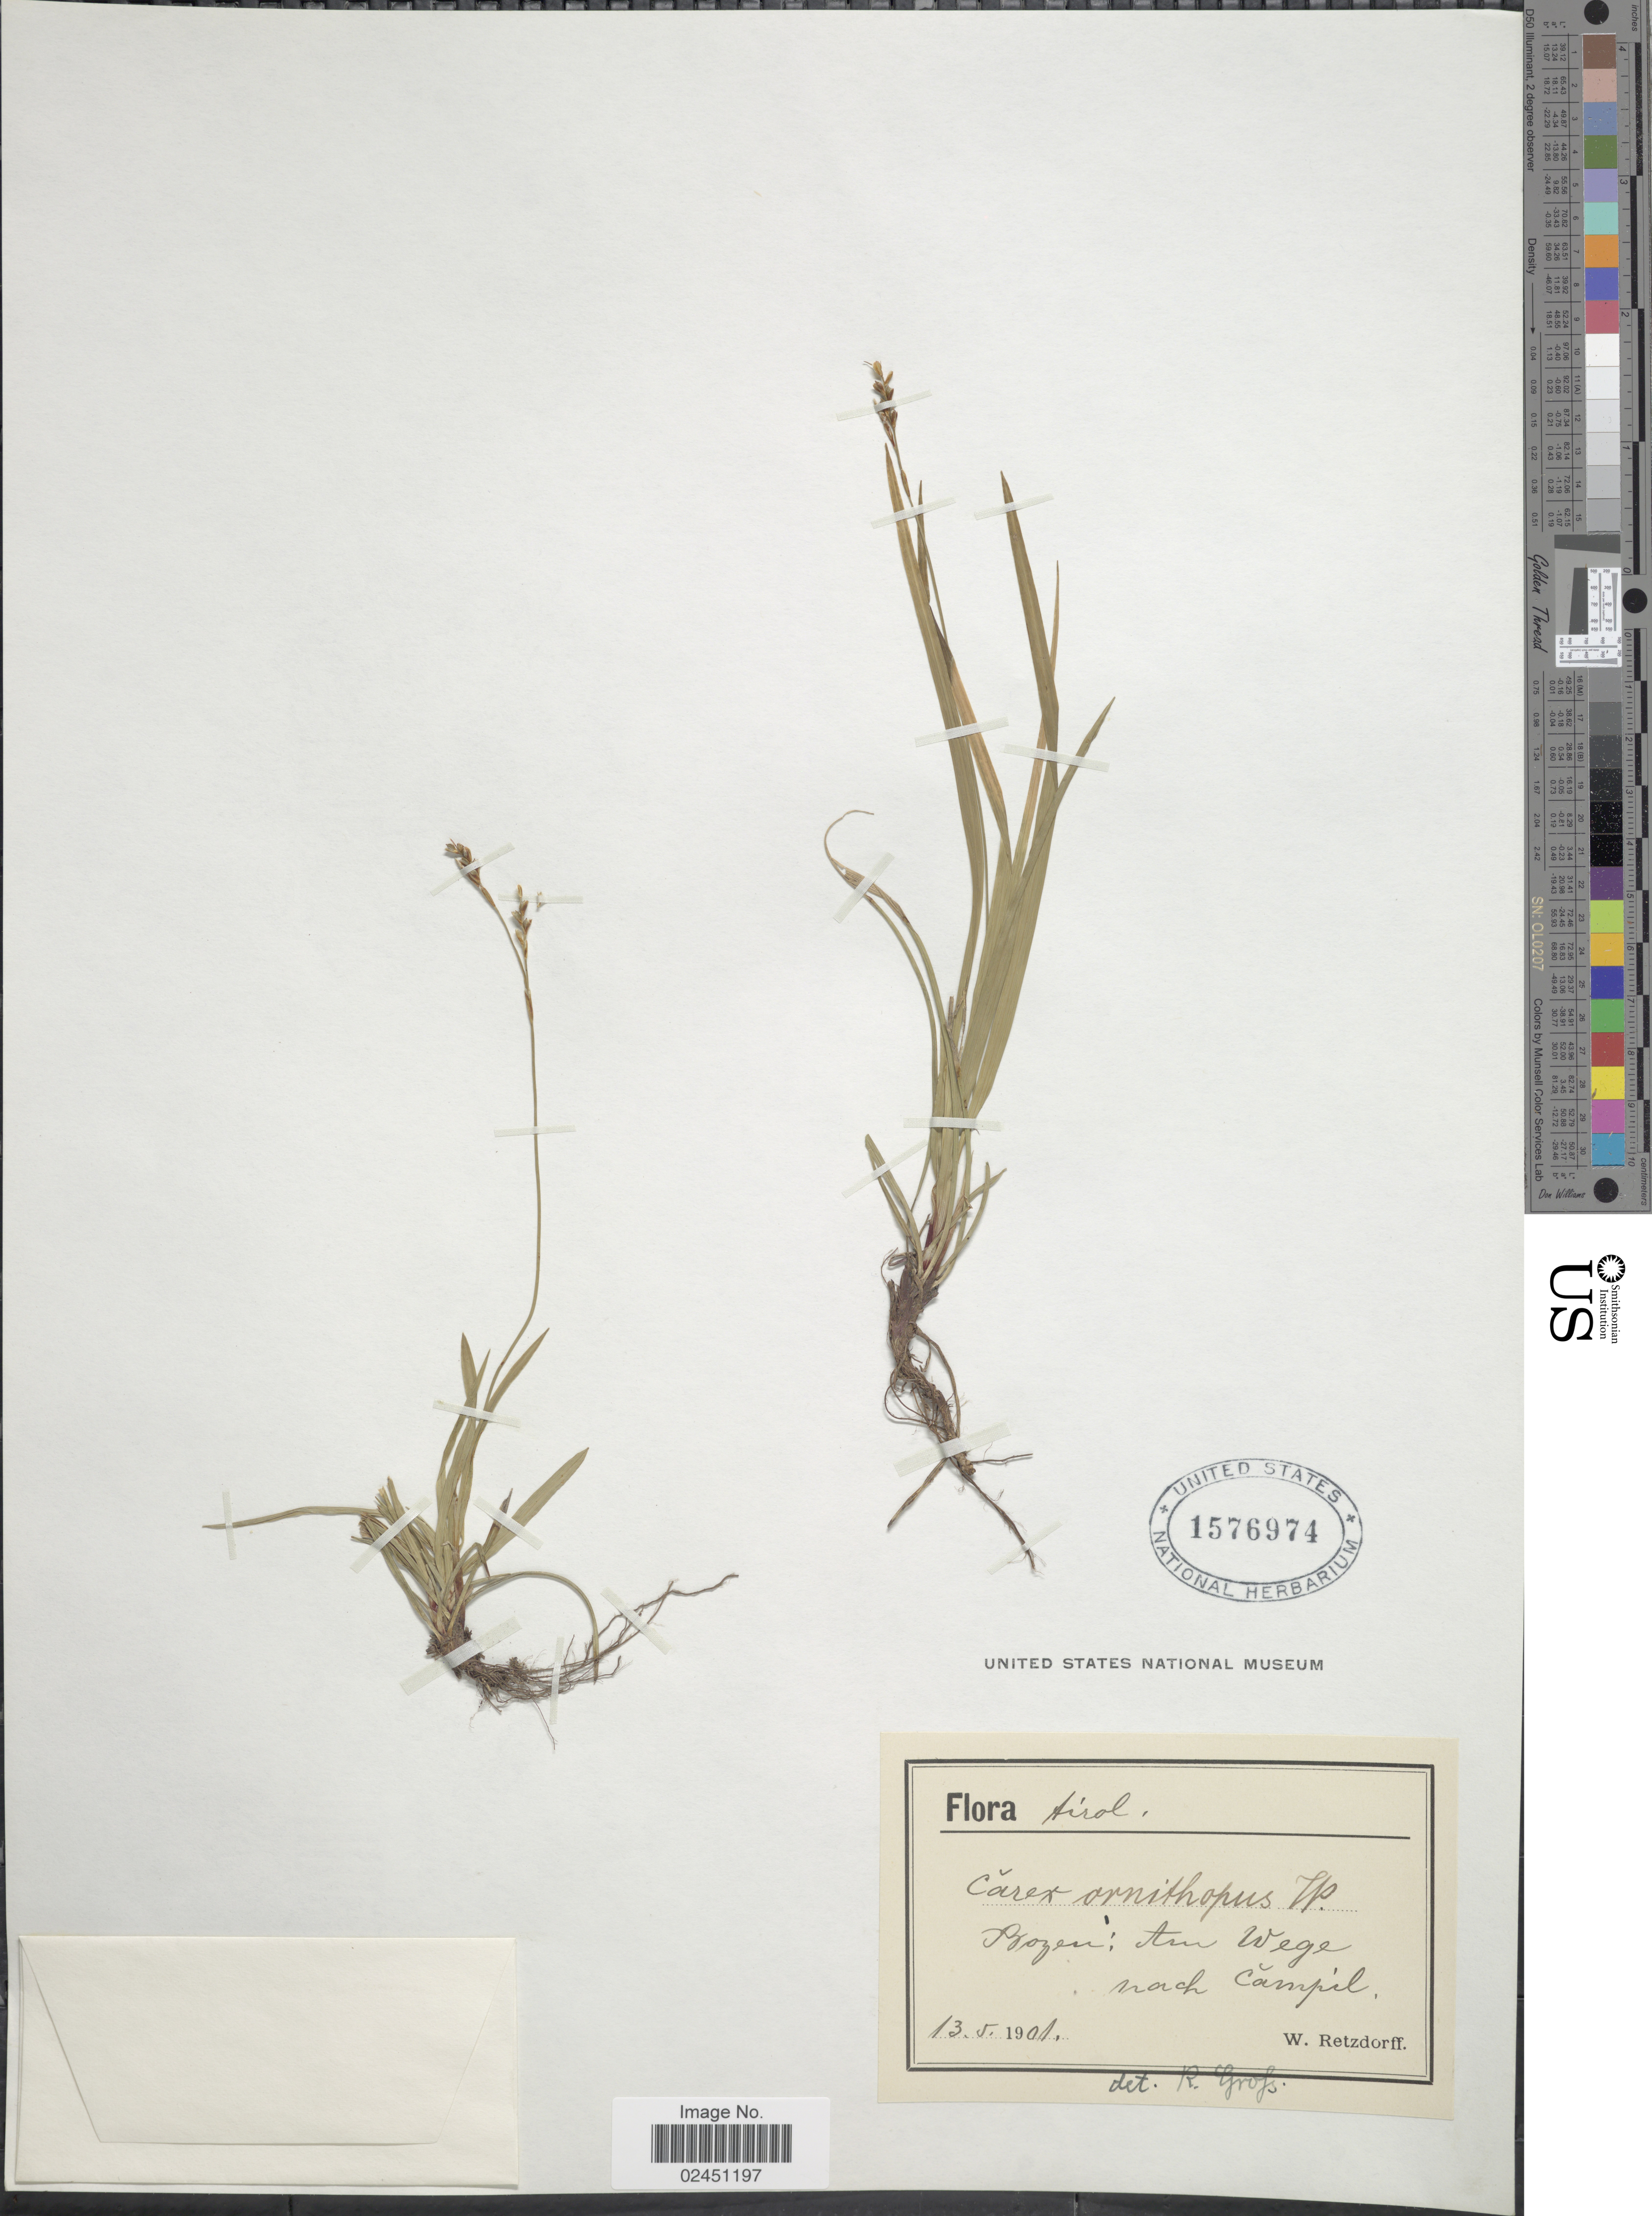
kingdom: Plantae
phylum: Tracheophyta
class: Liliopsida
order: Poales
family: Cyperaceae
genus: Carex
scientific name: Carex ornithopoda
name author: Willd.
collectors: W. Retzdorff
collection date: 1901-05-13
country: Austria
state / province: Tirol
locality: Prozen: Am Wege nach Campil [interpreted]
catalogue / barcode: US 1576974